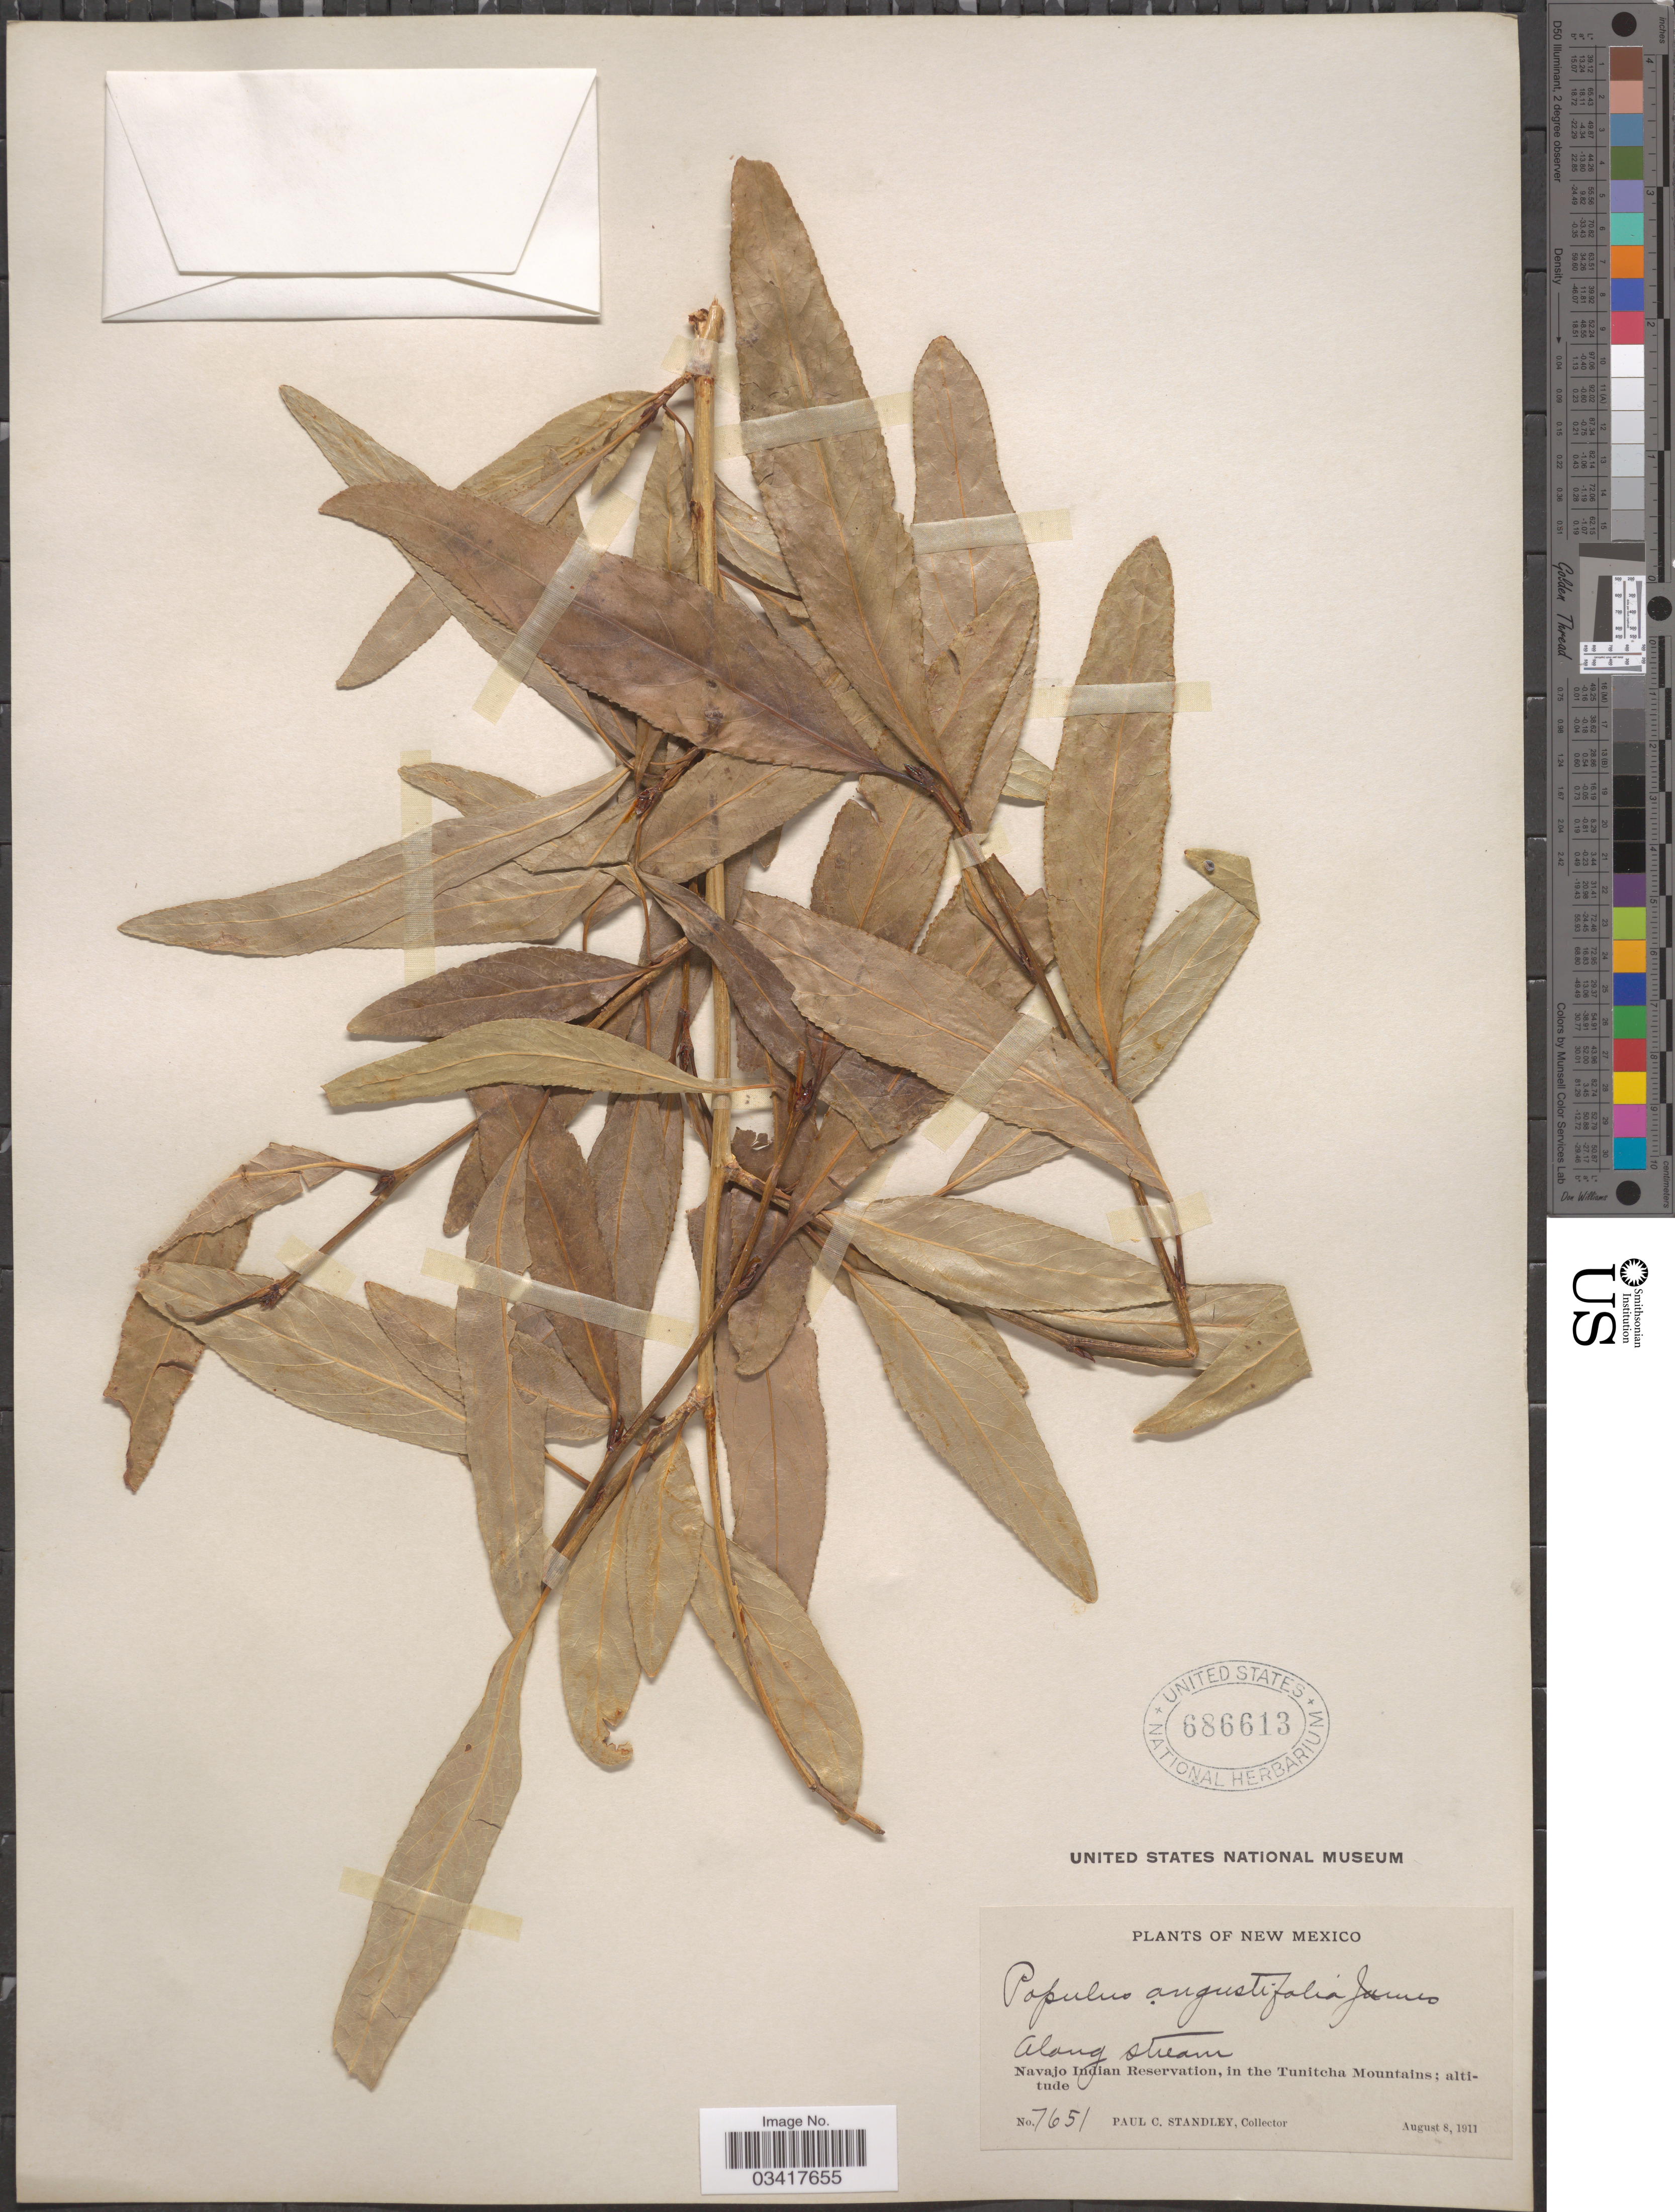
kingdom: Plantae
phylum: Tracheophyta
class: Magnoliopsida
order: Malpighiales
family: Salicaceae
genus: Populus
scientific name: Populus angustifolia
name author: E. James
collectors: P. C. Standley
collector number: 7651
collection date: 1911-08-08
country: United States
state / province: New Mexico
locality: Navajo Indian Reservation, in the Tunitcha Mountains.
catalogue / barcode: US 686613